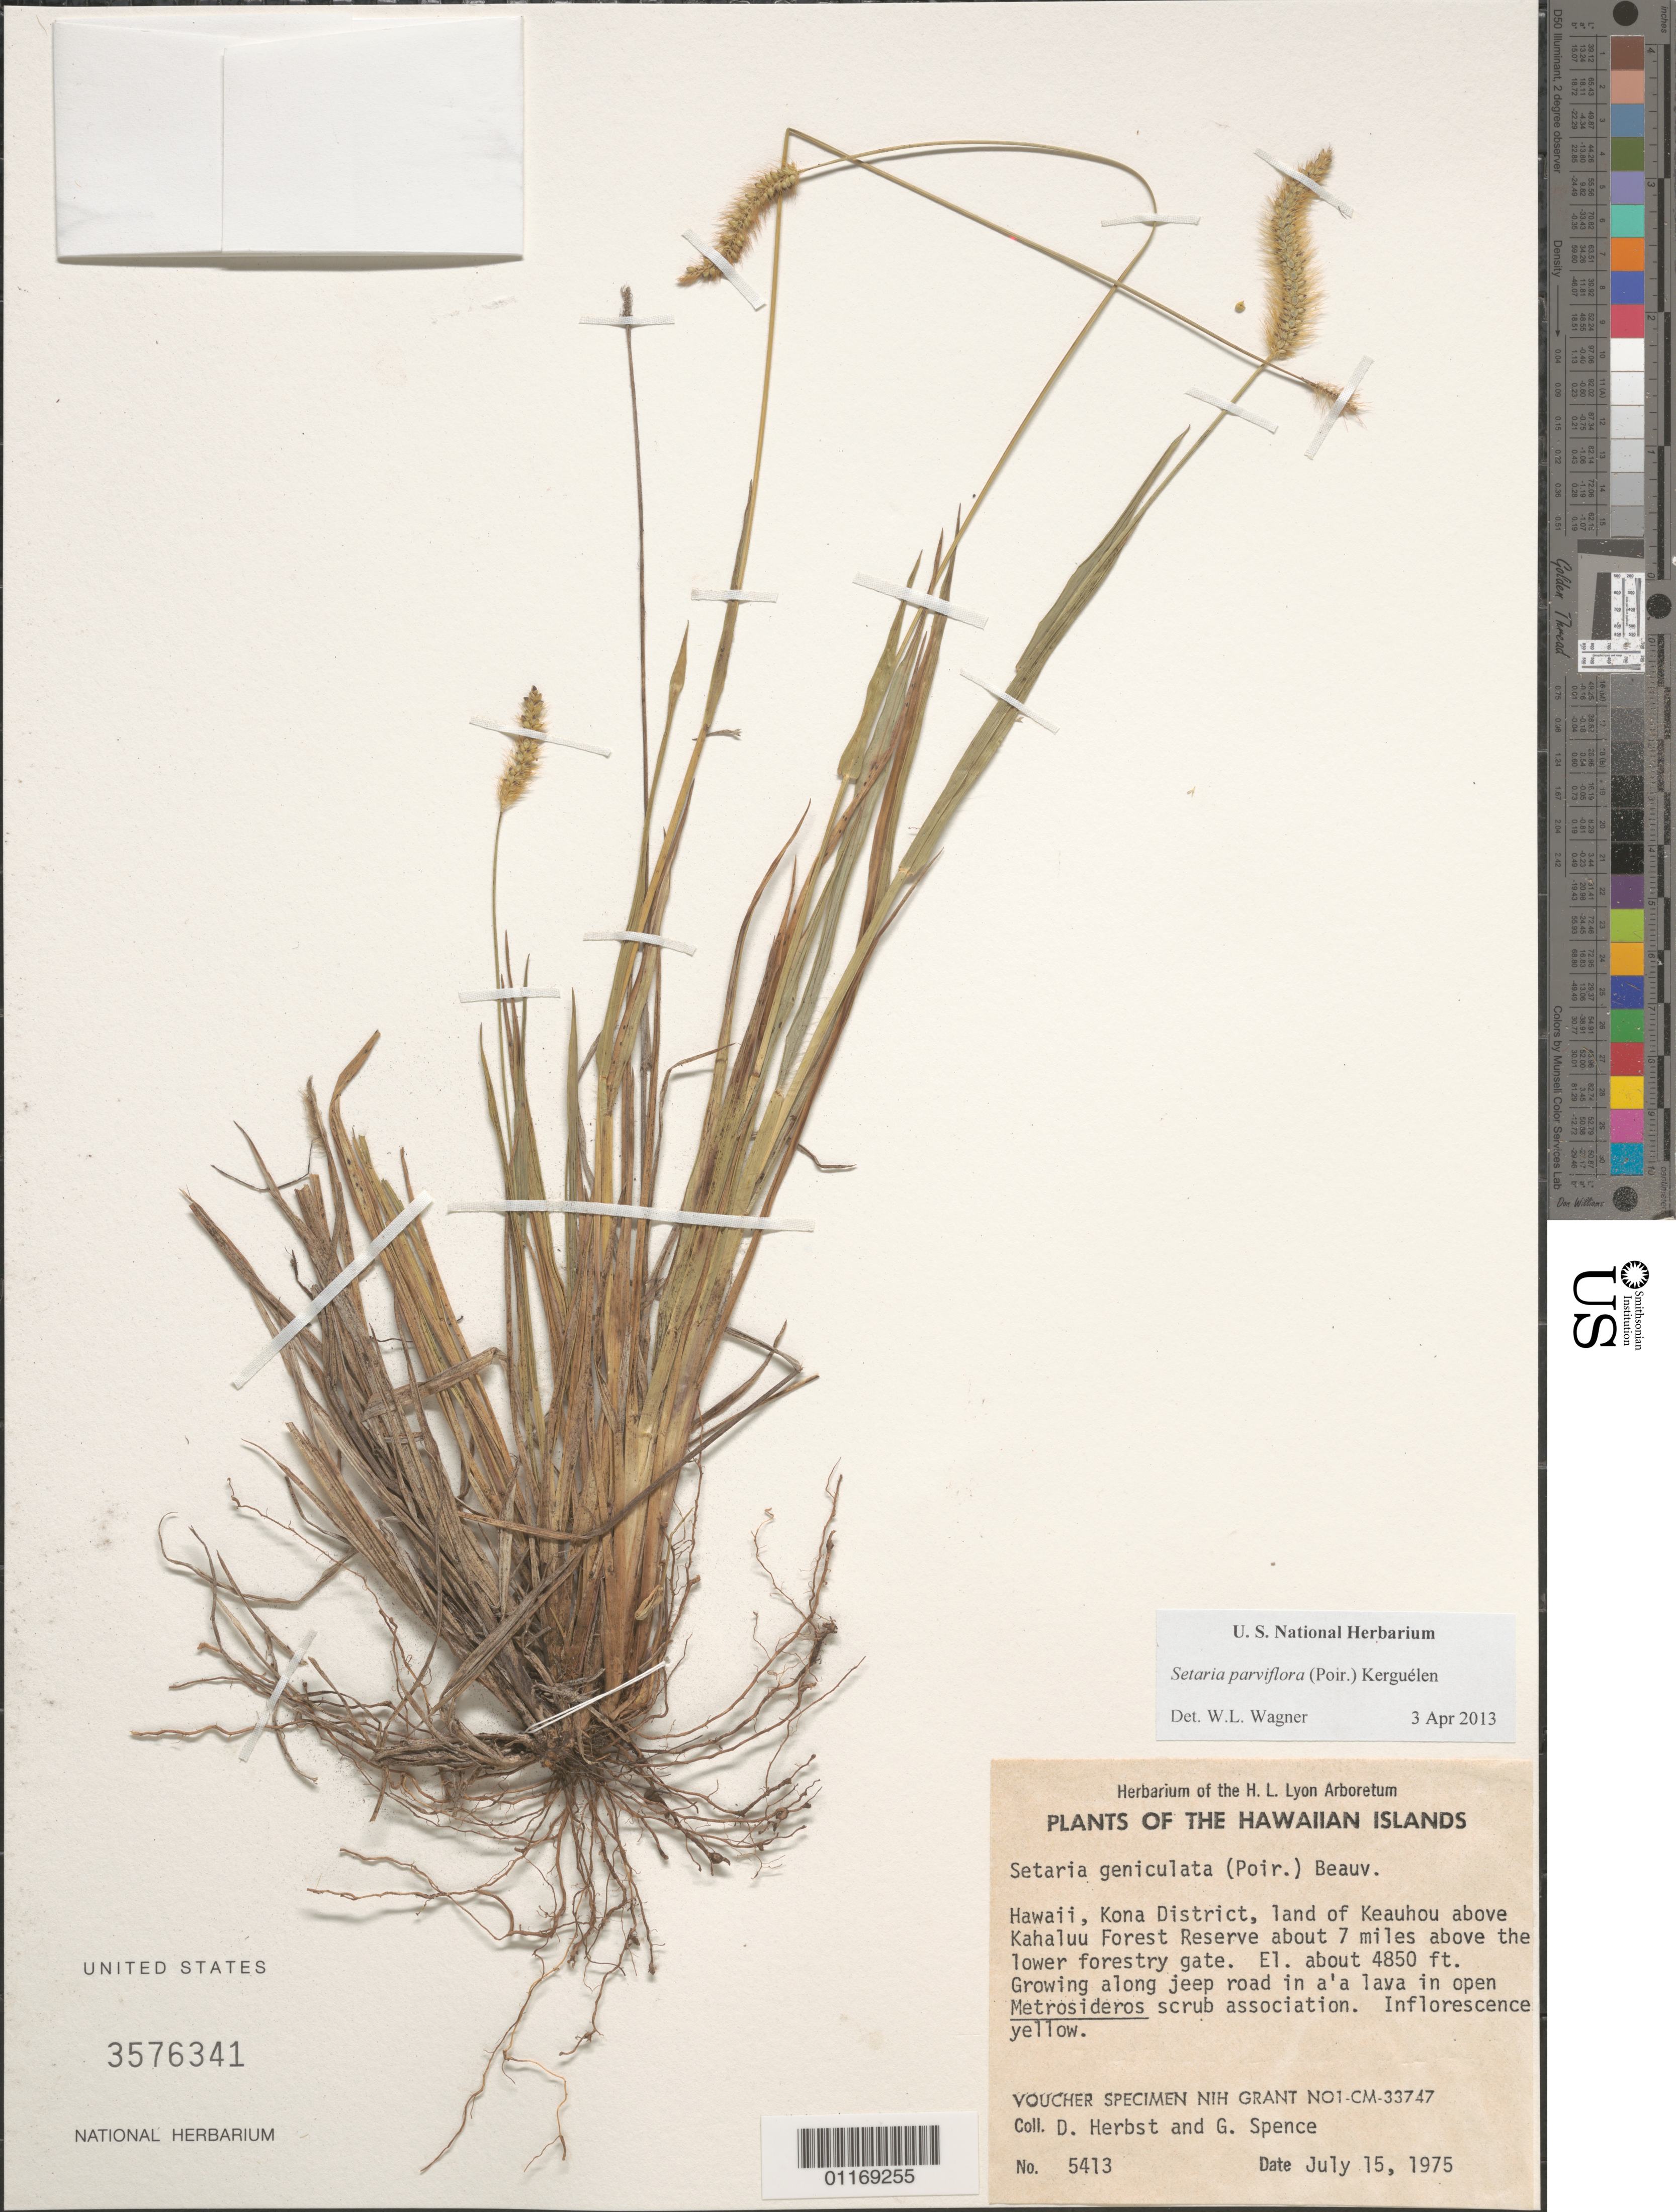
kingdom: Plantae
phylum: Tracheophyta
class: Liliopsida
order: Poales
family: Poaceae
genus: Setaria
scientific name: Setaria parviflora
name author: (Poir.) Kerguélen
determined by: Wagner, W. L., (BOT), Smithsonian Institution - National Museum of Natural History (UNITED STATES)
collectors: D. R. Herbst & G. Spence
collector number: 5413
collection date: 1975-07-15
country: United States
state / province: Hawaii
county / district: Hawaii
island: Hawaii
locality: Kona District, Land of Keauhou above Kahaluu Forest Reserve about 7 miles above the lower forestry gate, growing along jeep road.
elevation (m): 1478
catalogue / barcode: US 3576341